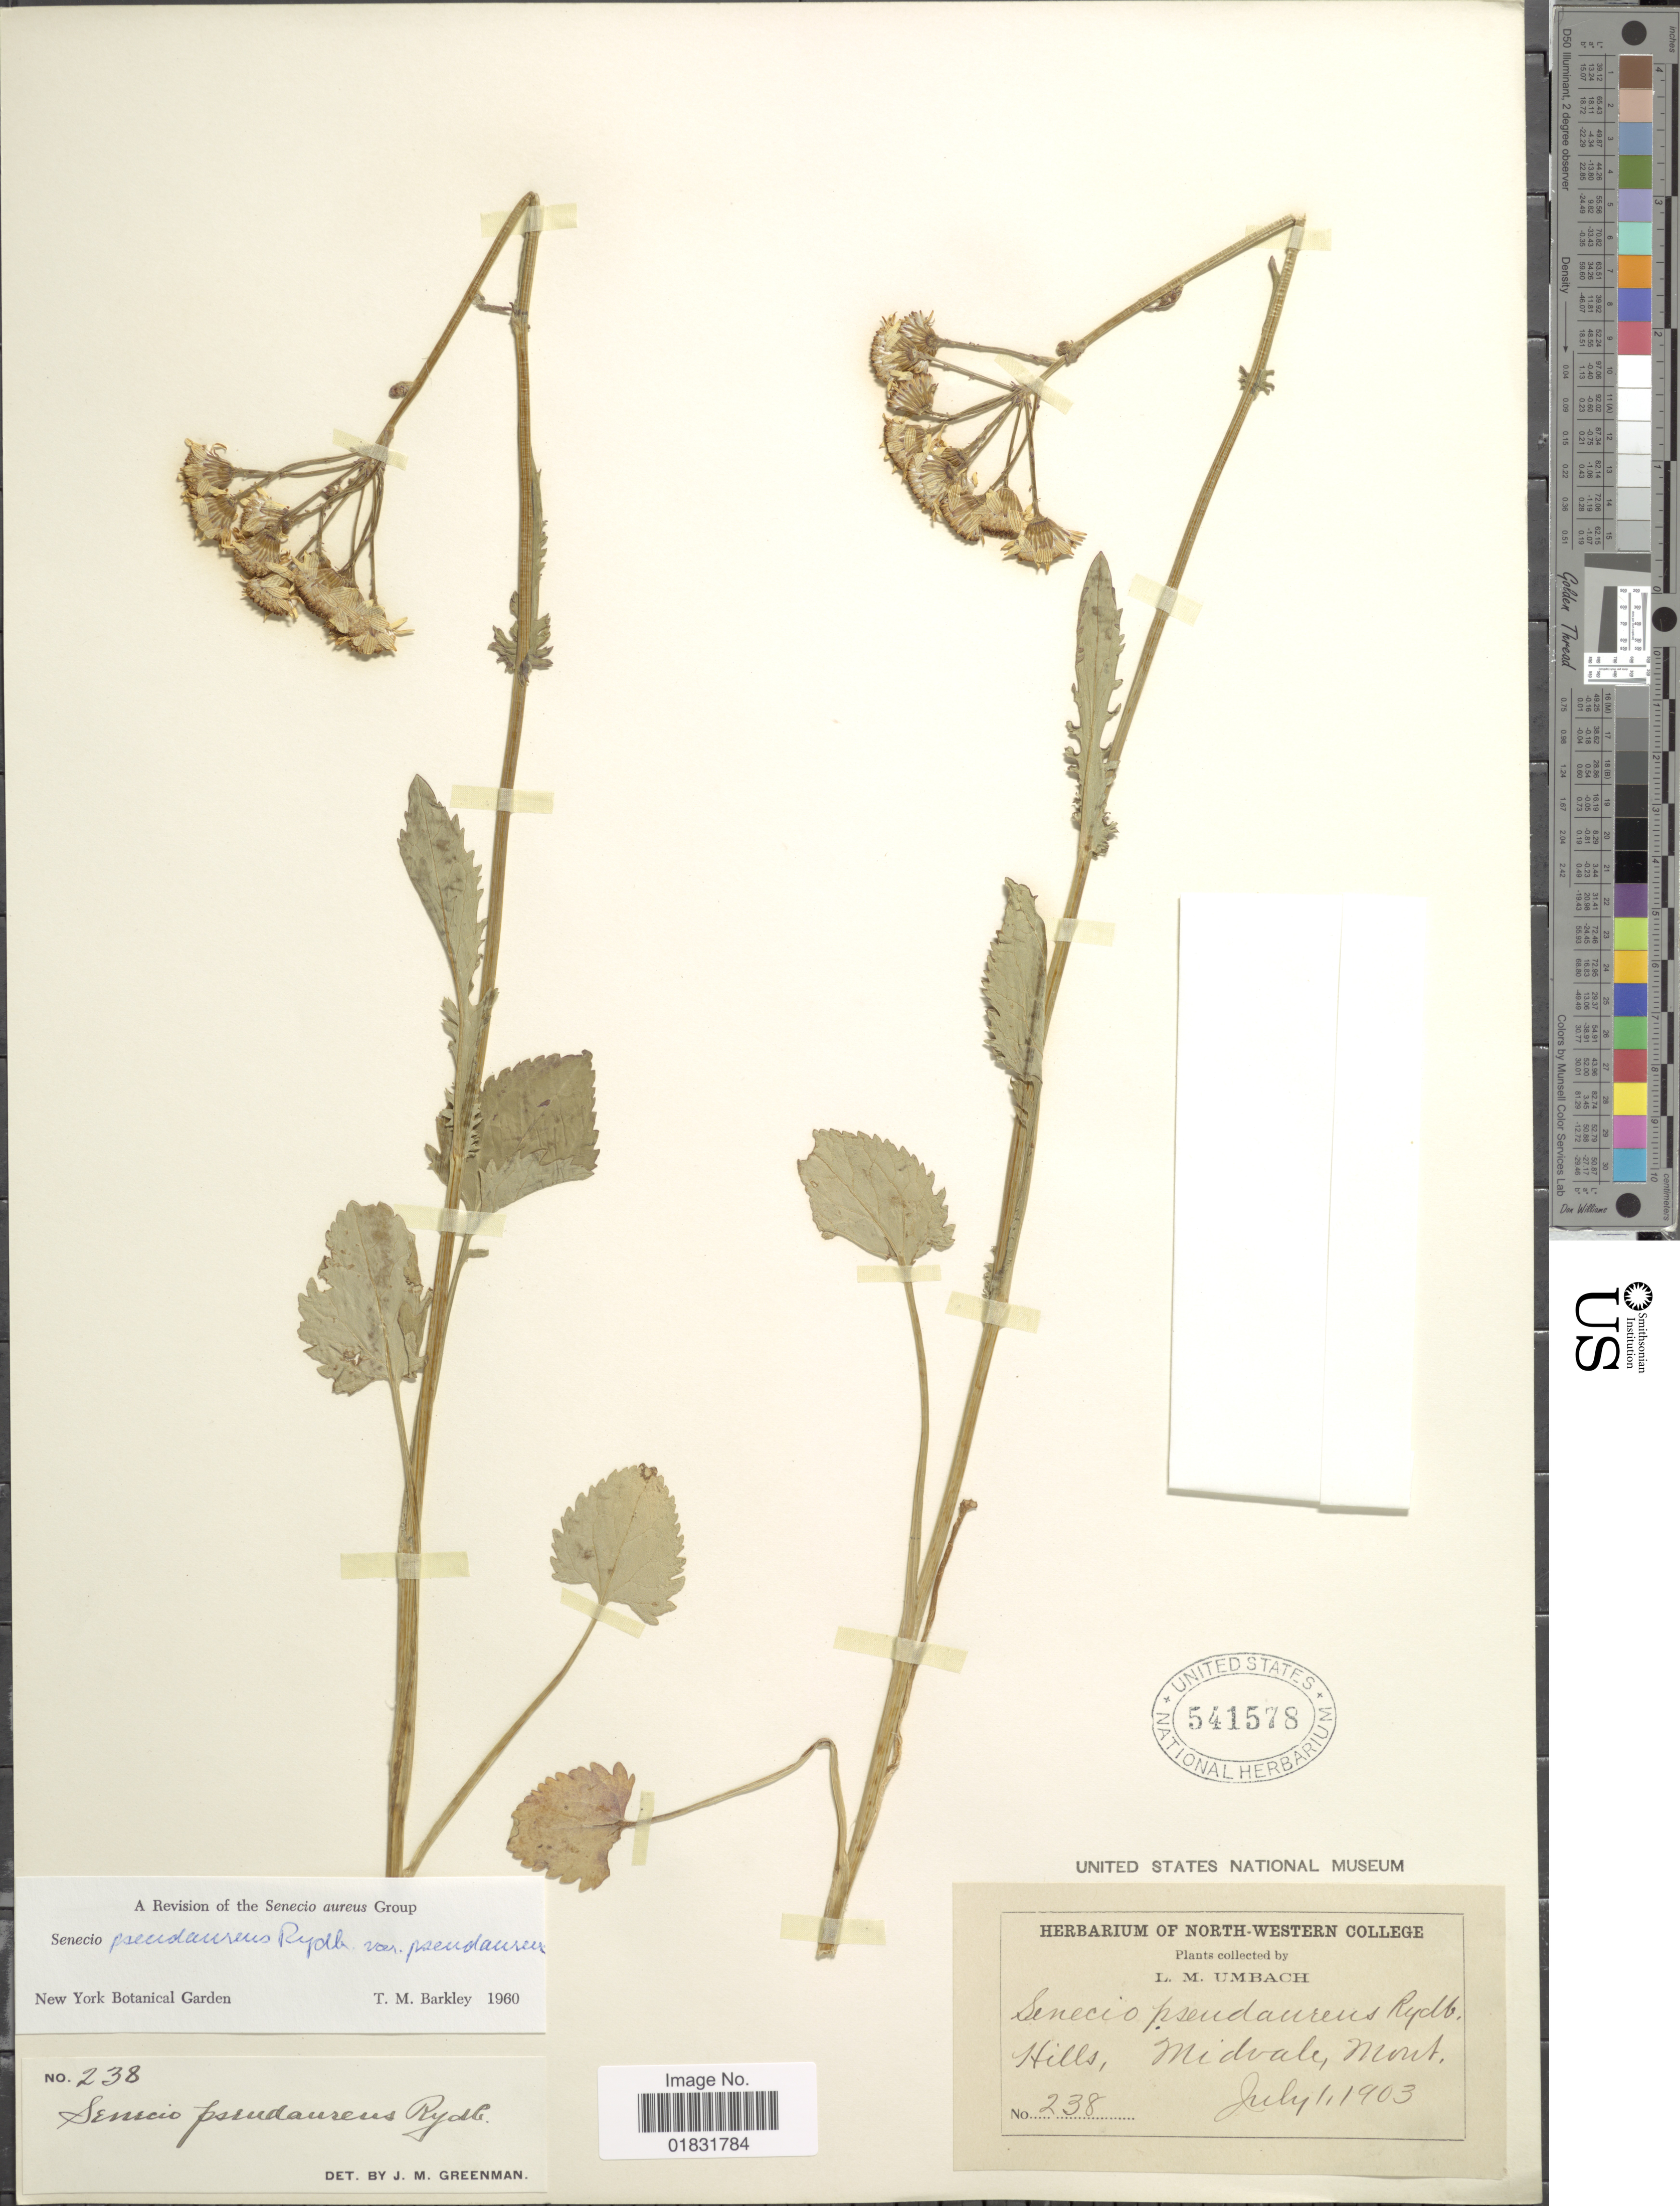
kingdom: Plantae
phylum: Tracheophyta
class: Magnoliopsida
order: Asterales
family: Asteraceae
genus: Packera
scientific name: Packera pseudaurea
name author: (Rydb.) W.A. Weber & Á. Löve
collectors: L. M. Umbach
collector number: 238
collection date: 1903-07-01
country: United States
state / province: Montana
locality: Hills, Midvale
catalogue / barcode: US 541578